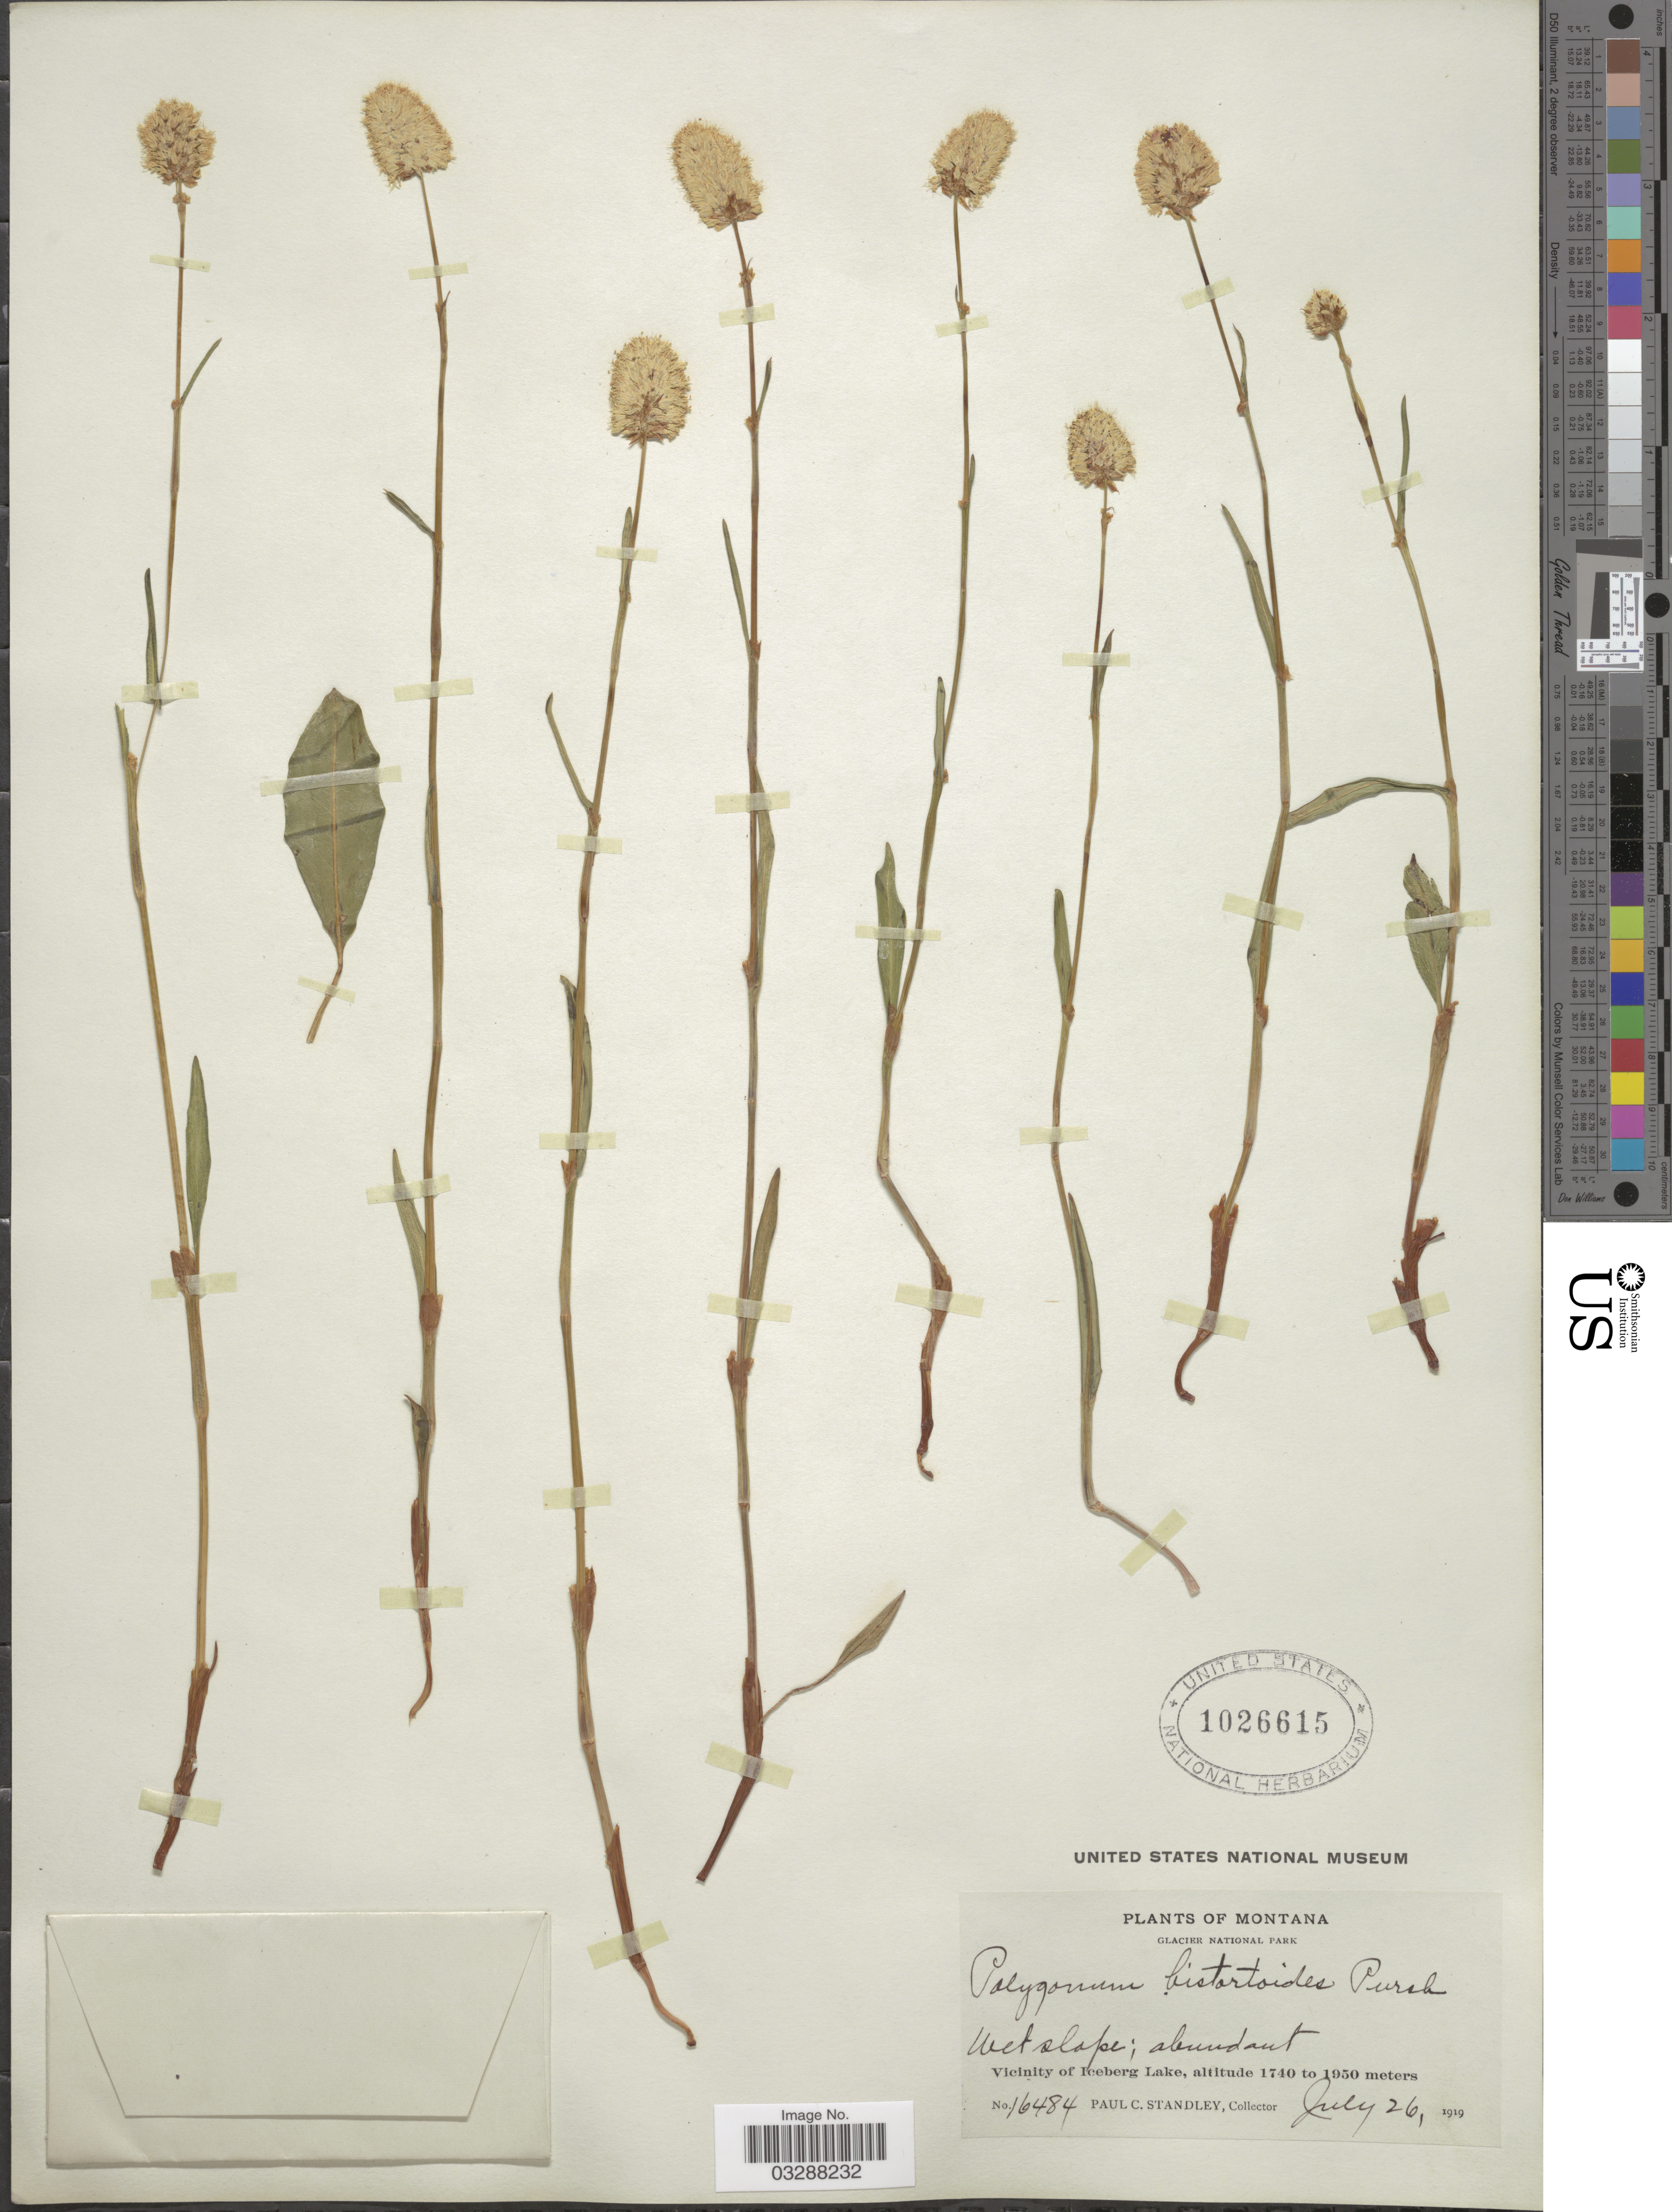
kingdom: Plantae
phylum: Tracheophyta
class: Magnoliopsida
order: Caryophyllales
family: Polygonaceae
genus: Bistorta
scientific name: Bistorta bistortoides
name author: (Pursh) Small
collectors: P. C. Standley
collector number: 16484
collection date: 1919-07-26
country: United States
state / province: Montana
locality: Glacier National Park. Vicinity of Iceberg Lake.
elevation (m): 1740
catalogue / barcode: US 1026615